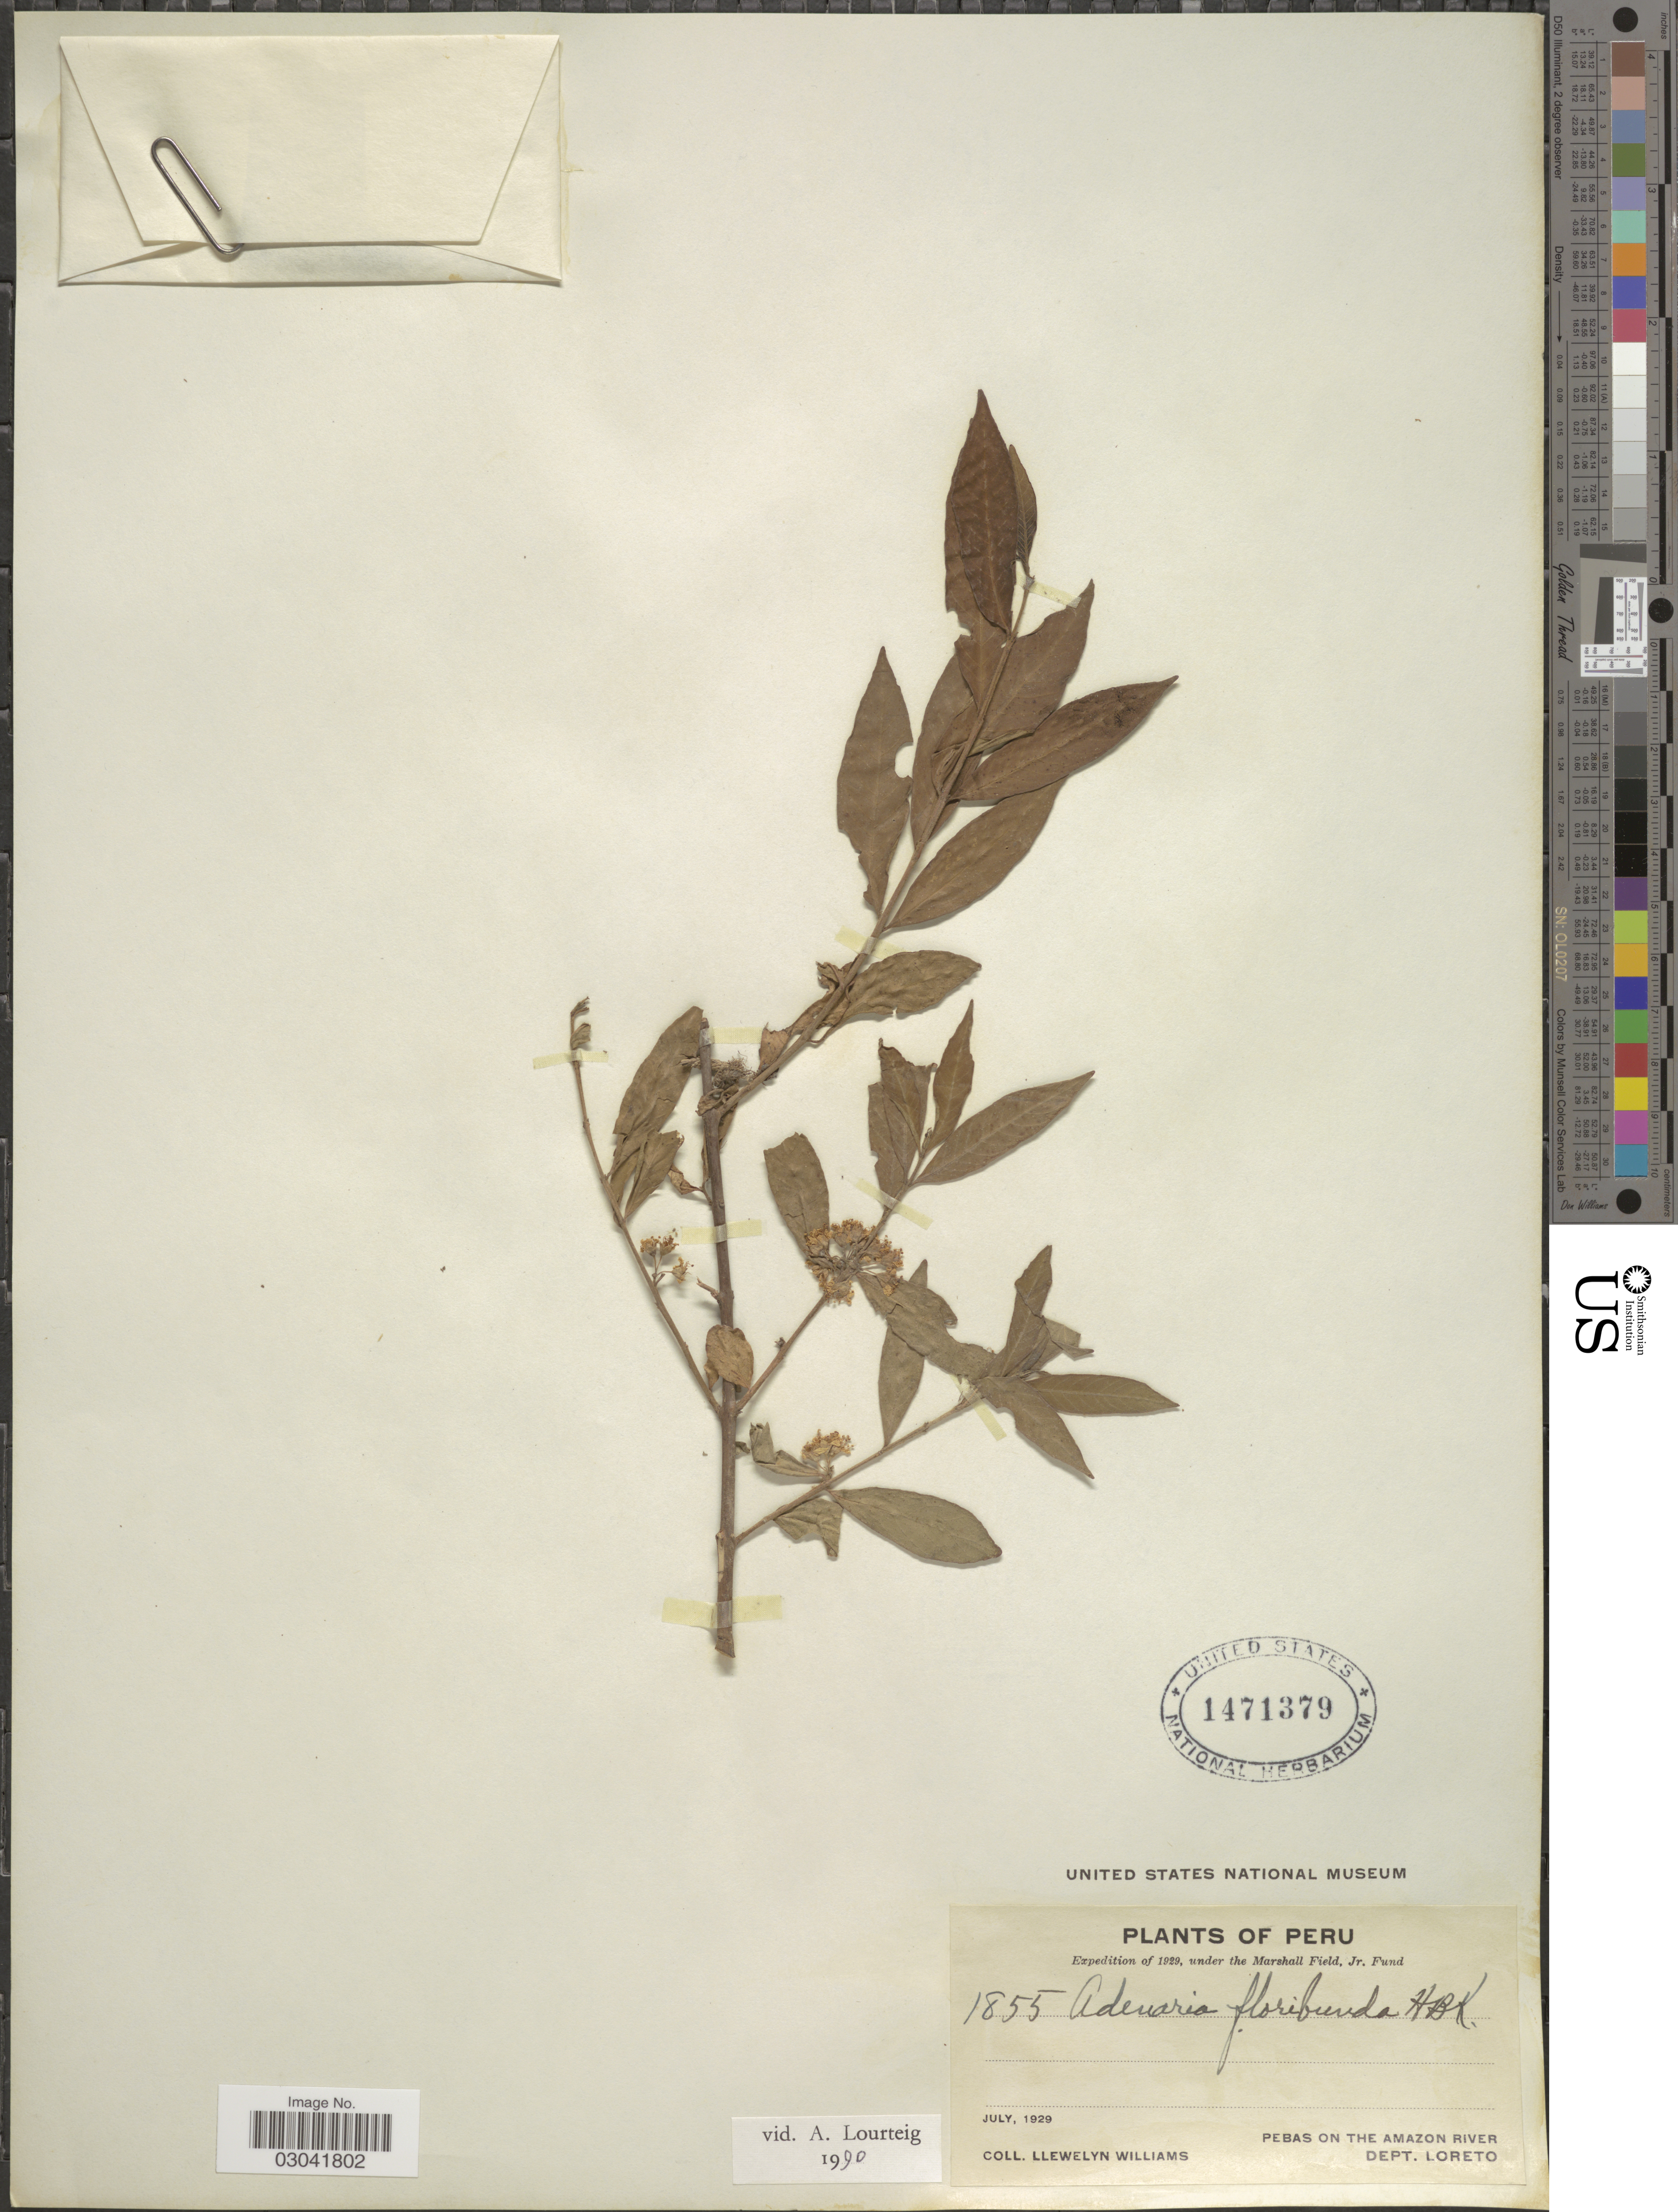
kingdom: Plantae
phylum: Tracheophyta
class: Magnoliopsida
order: Myrtales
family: Lythraceae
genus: Adenaria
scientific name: Adenaria floribunda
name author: Kunth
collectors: Ll. Williams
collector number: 1855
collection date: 1929-07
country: Peru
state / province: Loreto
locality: Pebas on the Amazon River. Dept. Loreto.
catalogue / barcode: US 1471379